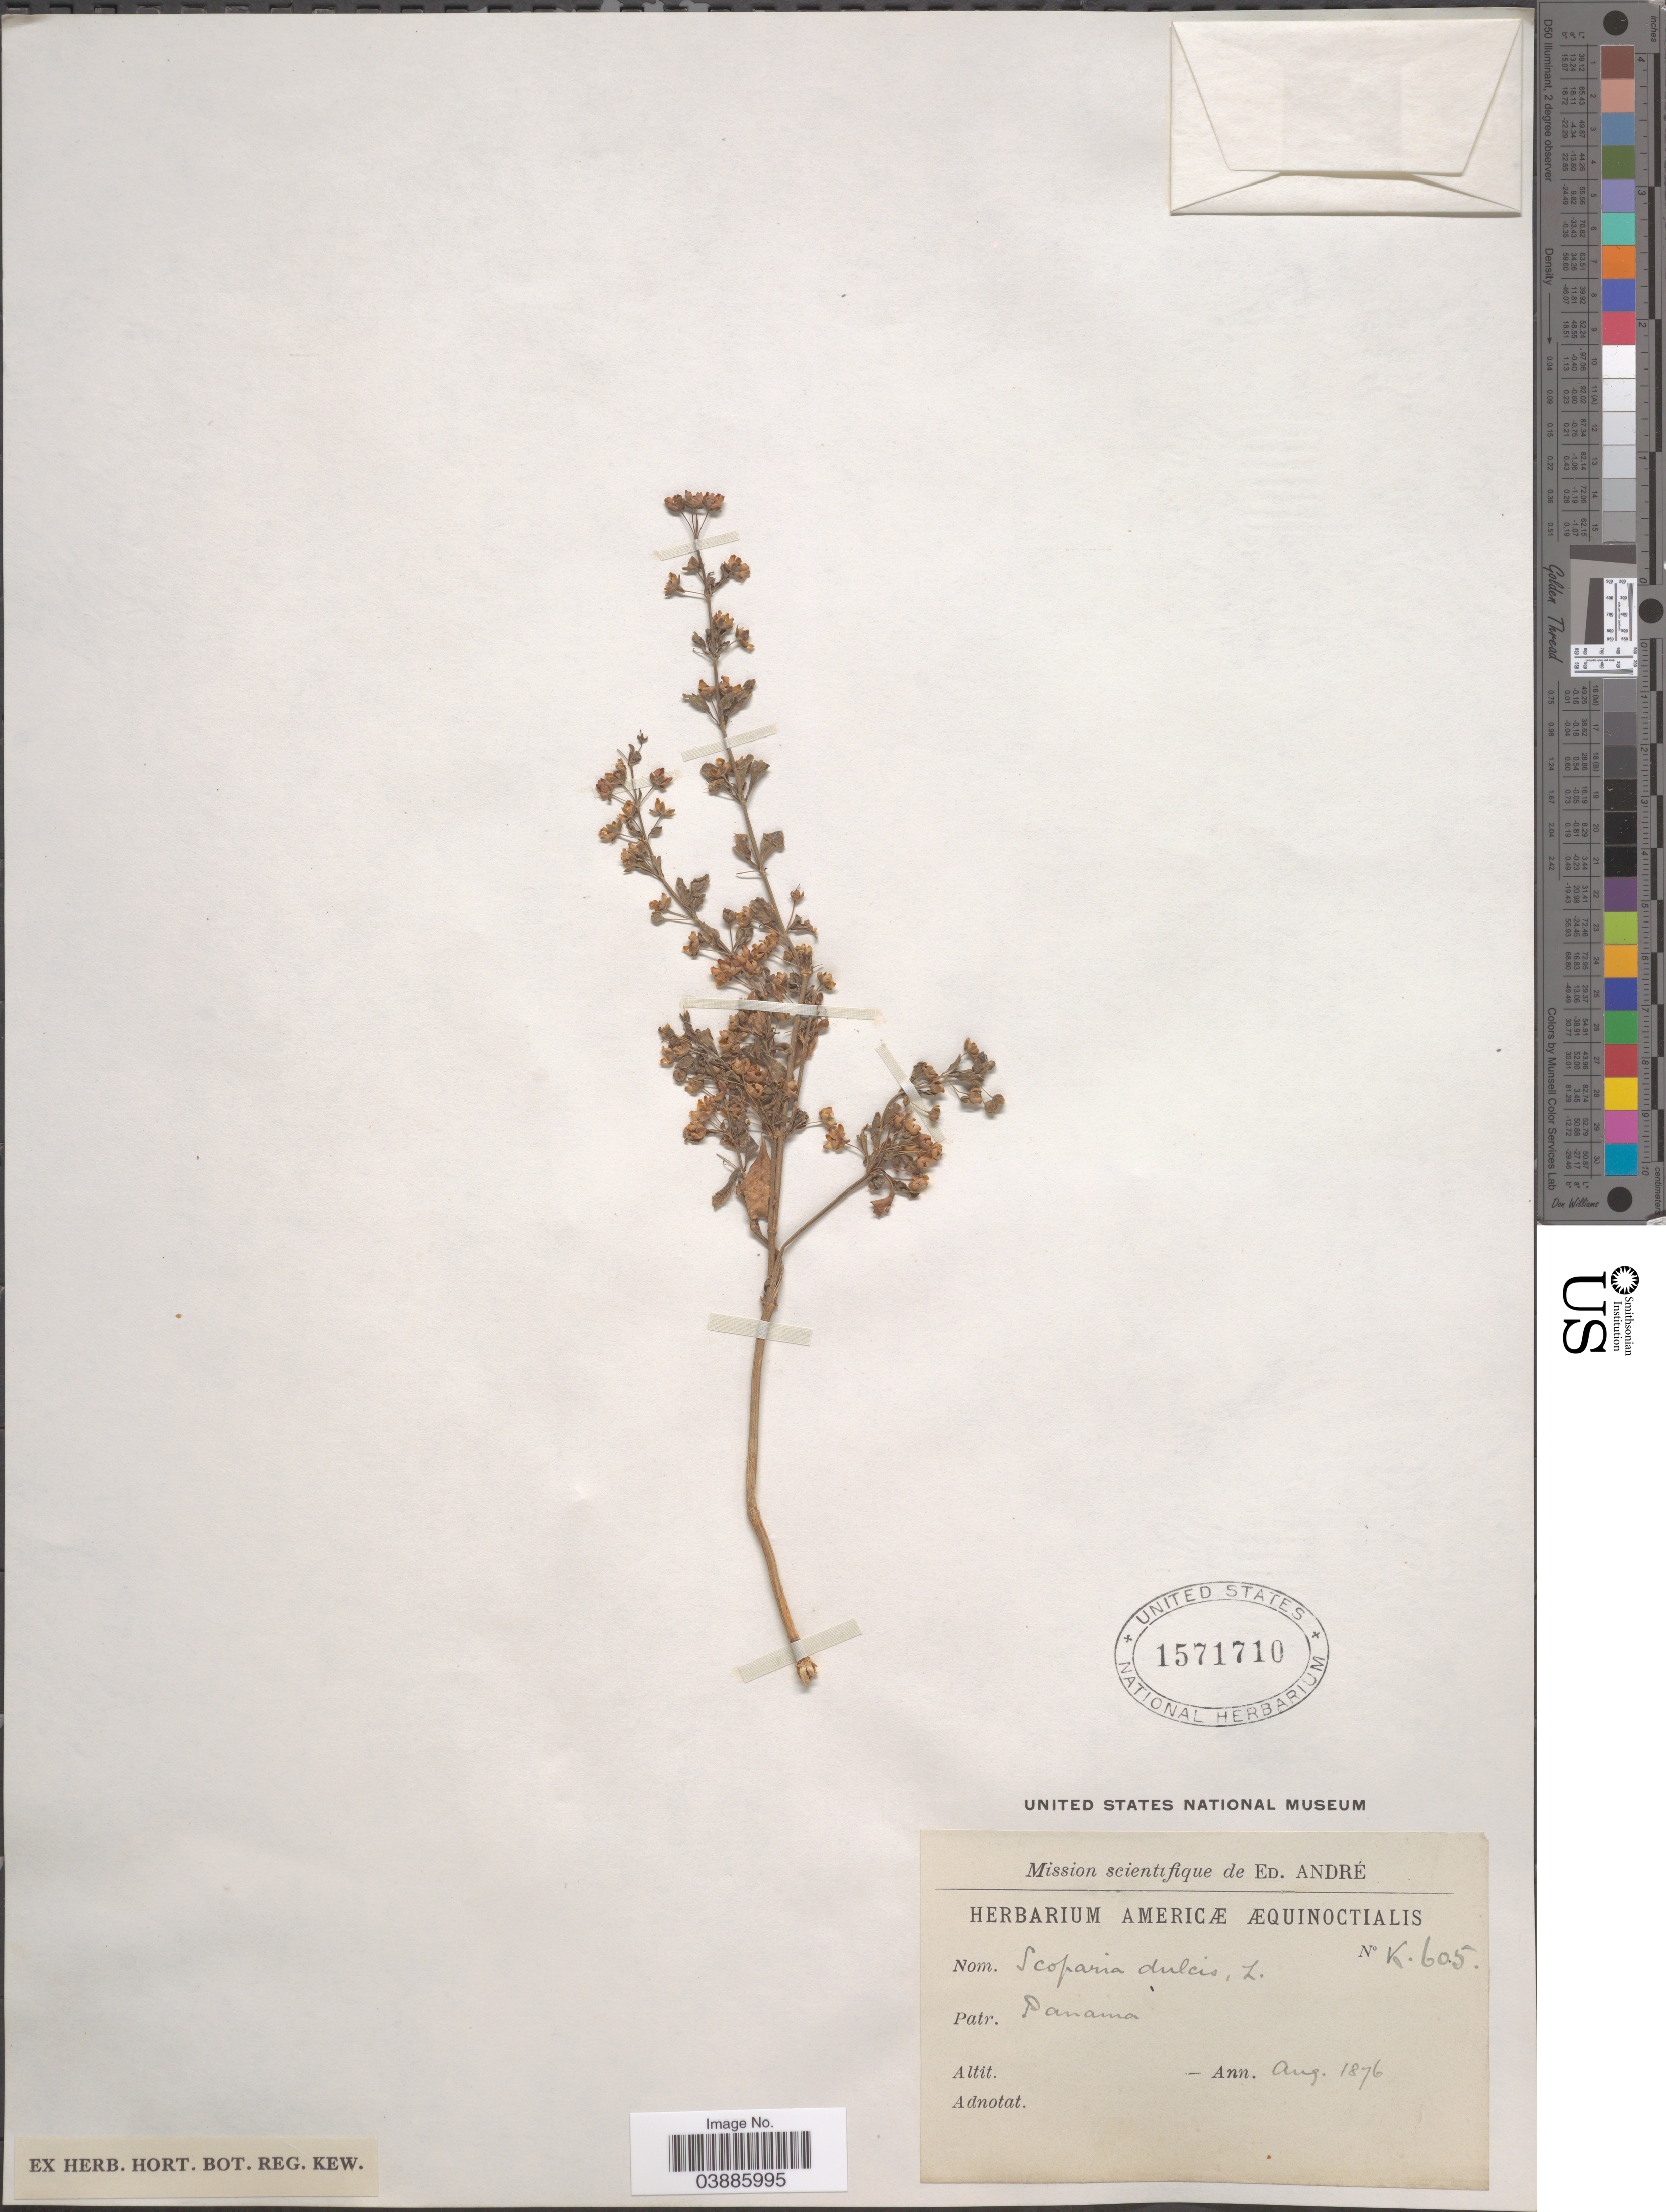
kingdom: Plantae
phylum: Tracheophyta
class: Magnoliopsida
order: Lamiales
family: Plantaginaceae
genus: Scoparia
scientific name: Scoparia dulcis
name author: L.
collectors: E. Andre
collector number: K.605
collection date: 1876-08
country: Panama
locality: Patr. Panama.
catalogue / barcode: US 1571710